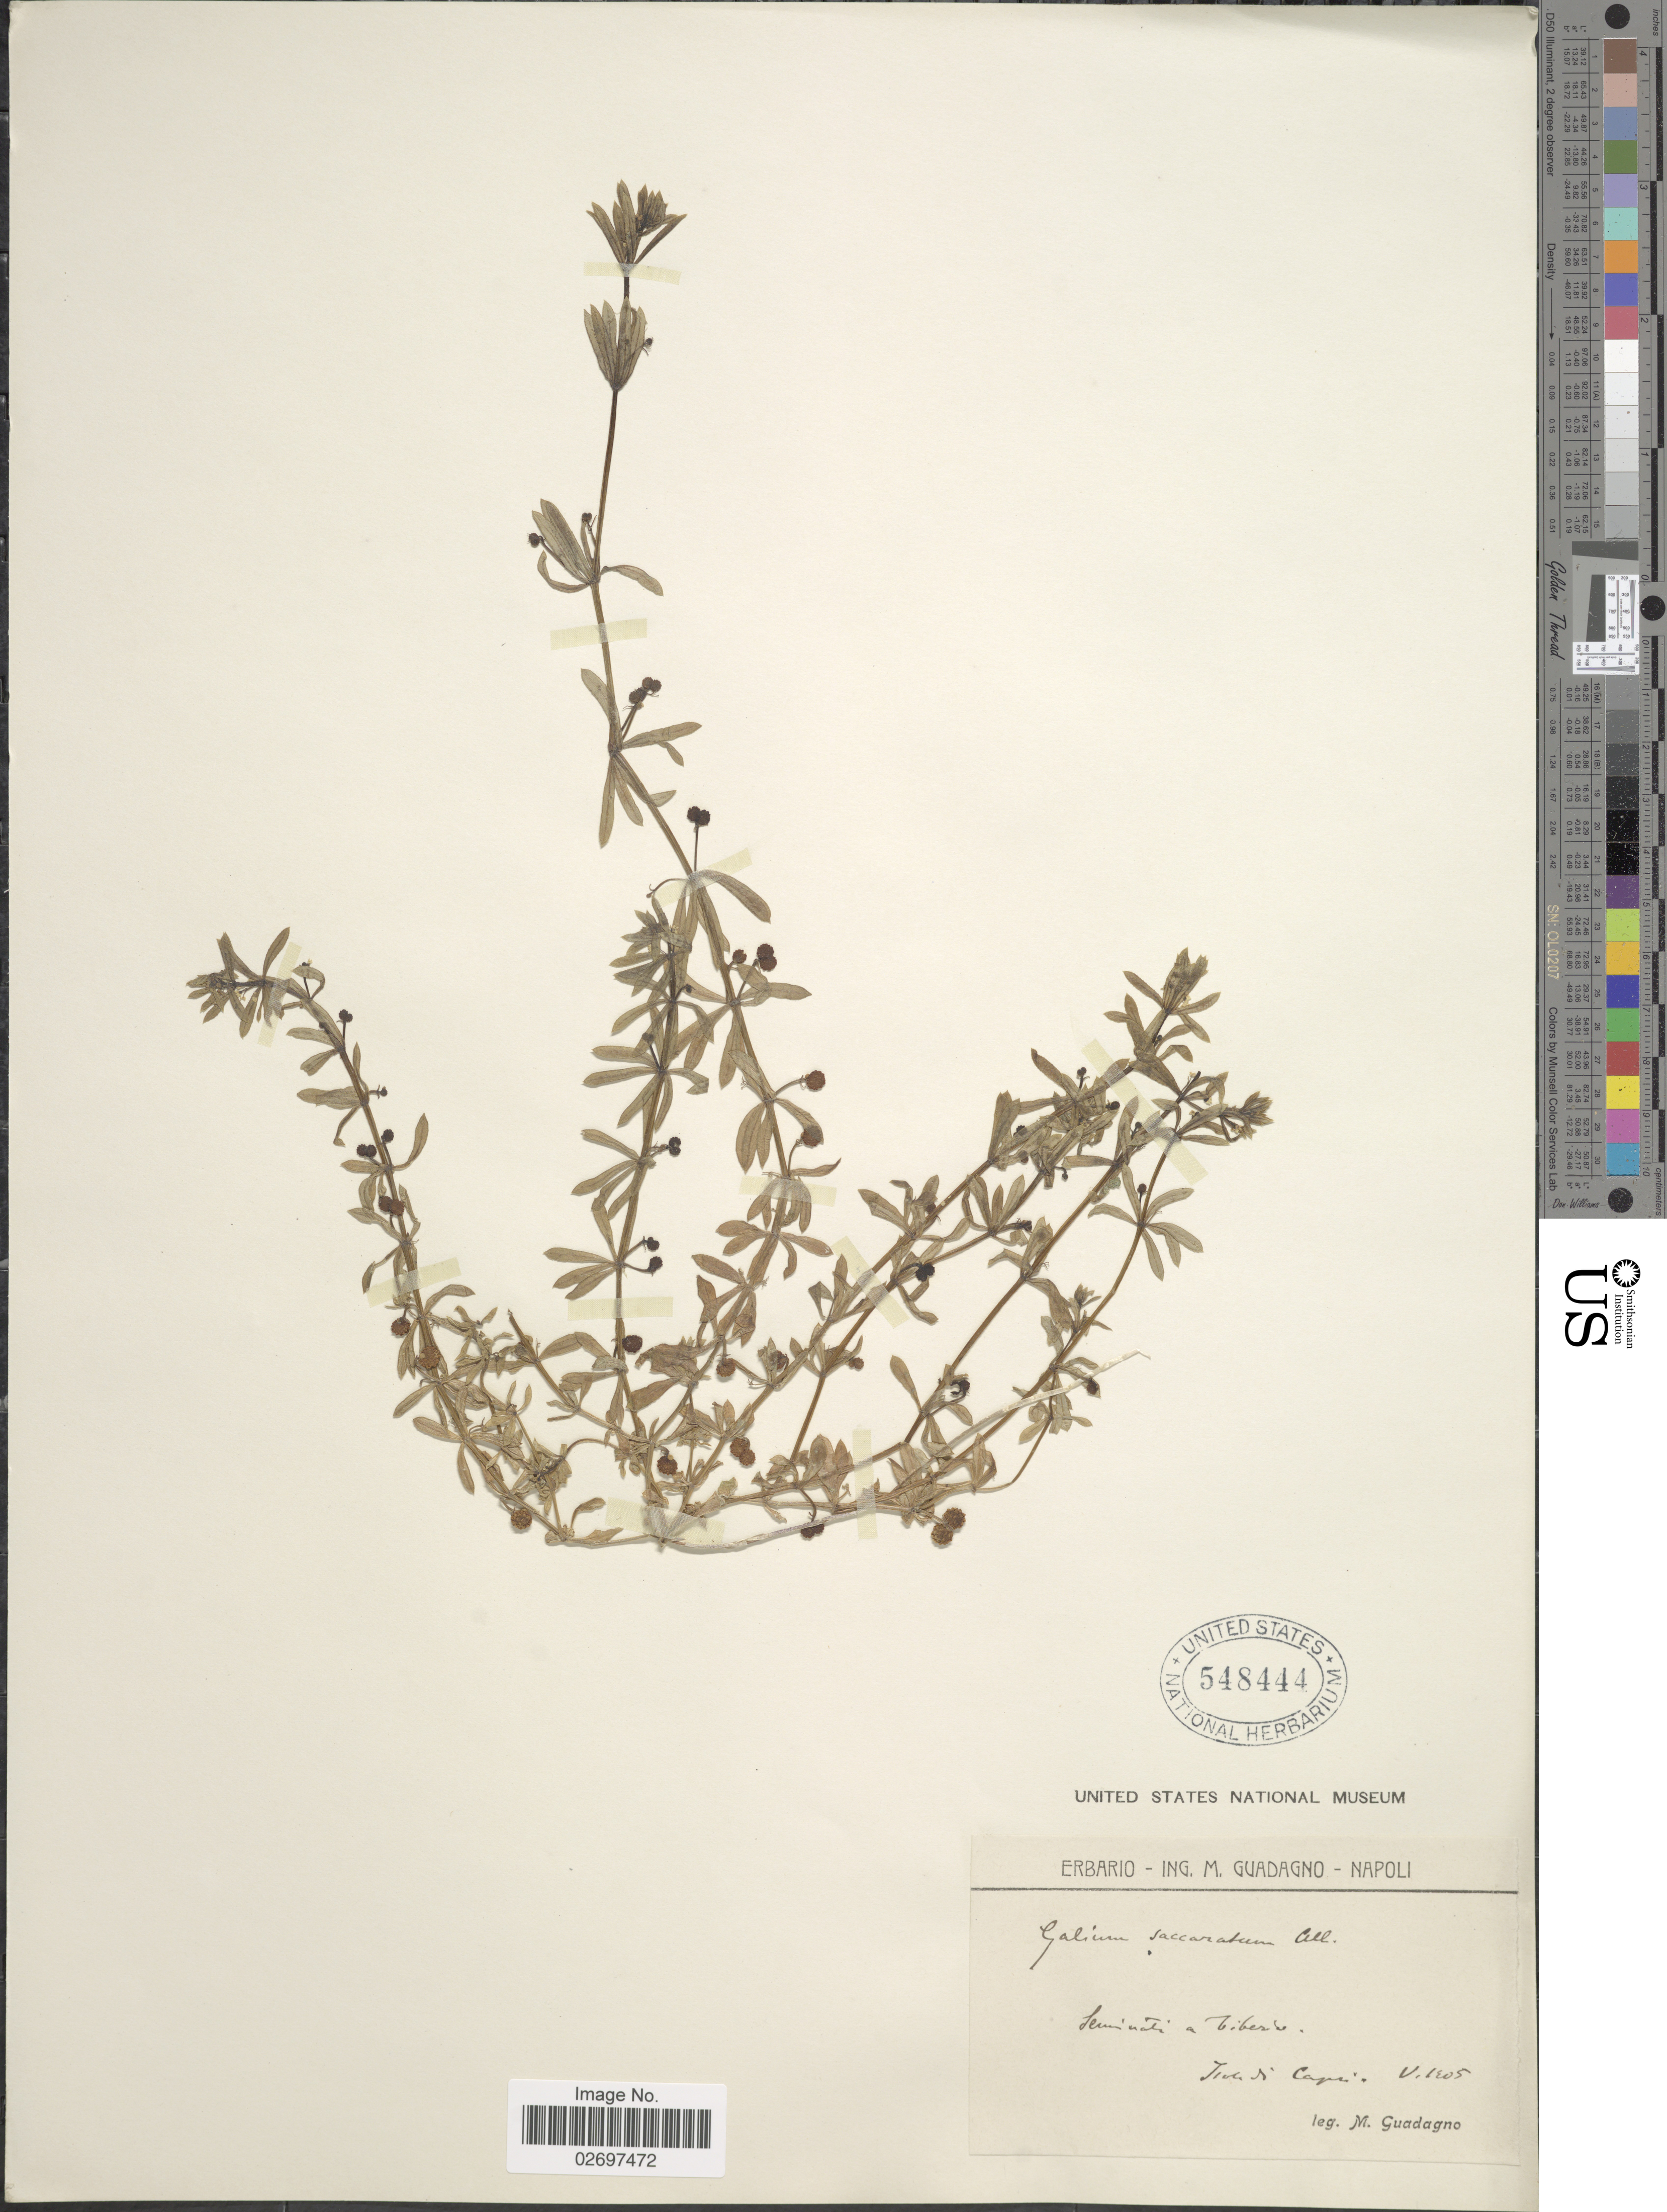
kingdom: Plantae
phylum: Tracheophyta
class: Magnoliopsida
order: Gentianales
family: Rubiaceae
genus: Galium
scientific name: Galium saccharatum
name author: All.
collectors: M. Guadagno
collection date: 1905-05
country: Italy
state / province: Campania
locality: Seminati a Tiberio. Isola di Capri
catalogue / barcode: US 548444